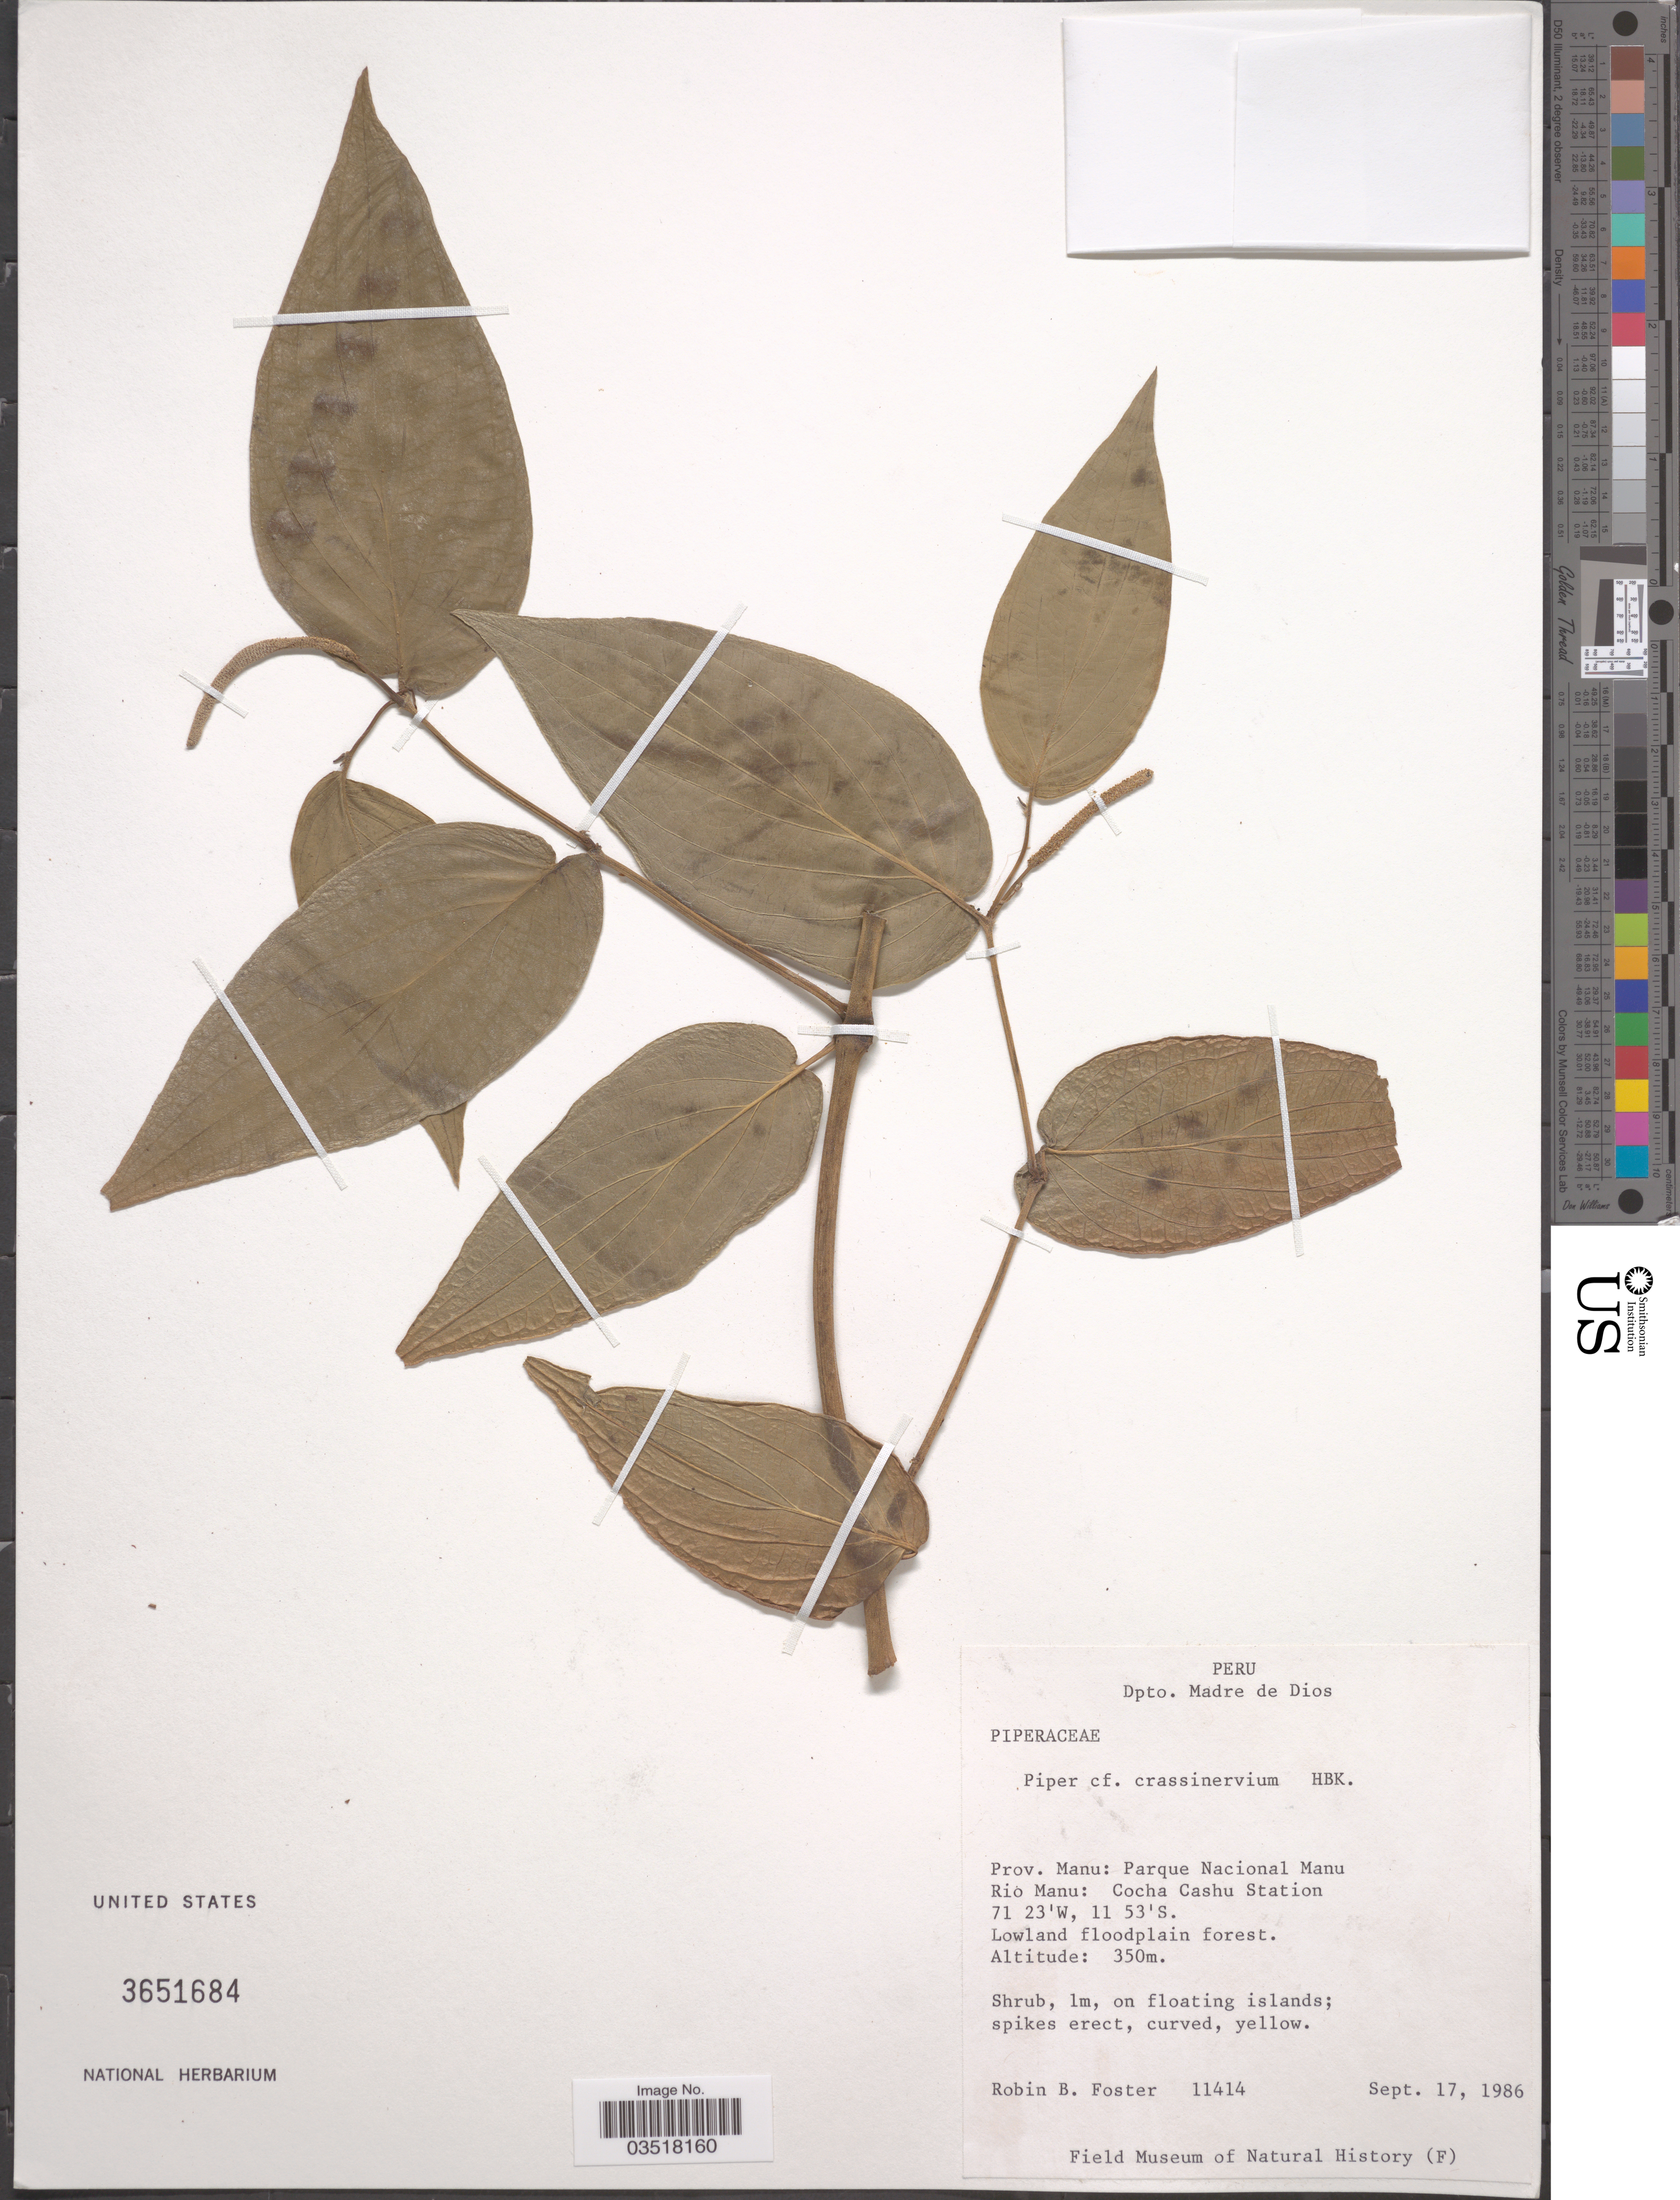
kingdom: Plantae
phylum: Tracheophyta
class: Magnoliopsida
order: Piperales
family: Piperaceae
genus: Piper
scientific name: Piper crassinervium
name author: Kunth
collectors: R. B. Foster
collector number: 11414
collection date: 1986-09-17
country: Peru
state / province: Madre de Dios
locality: Dpto. Madre de Dios. Prov. Manu: Parque Nacional Manu. Rio Manu: Cocha Cashu Station.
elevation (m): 350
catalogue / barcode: US 3651684